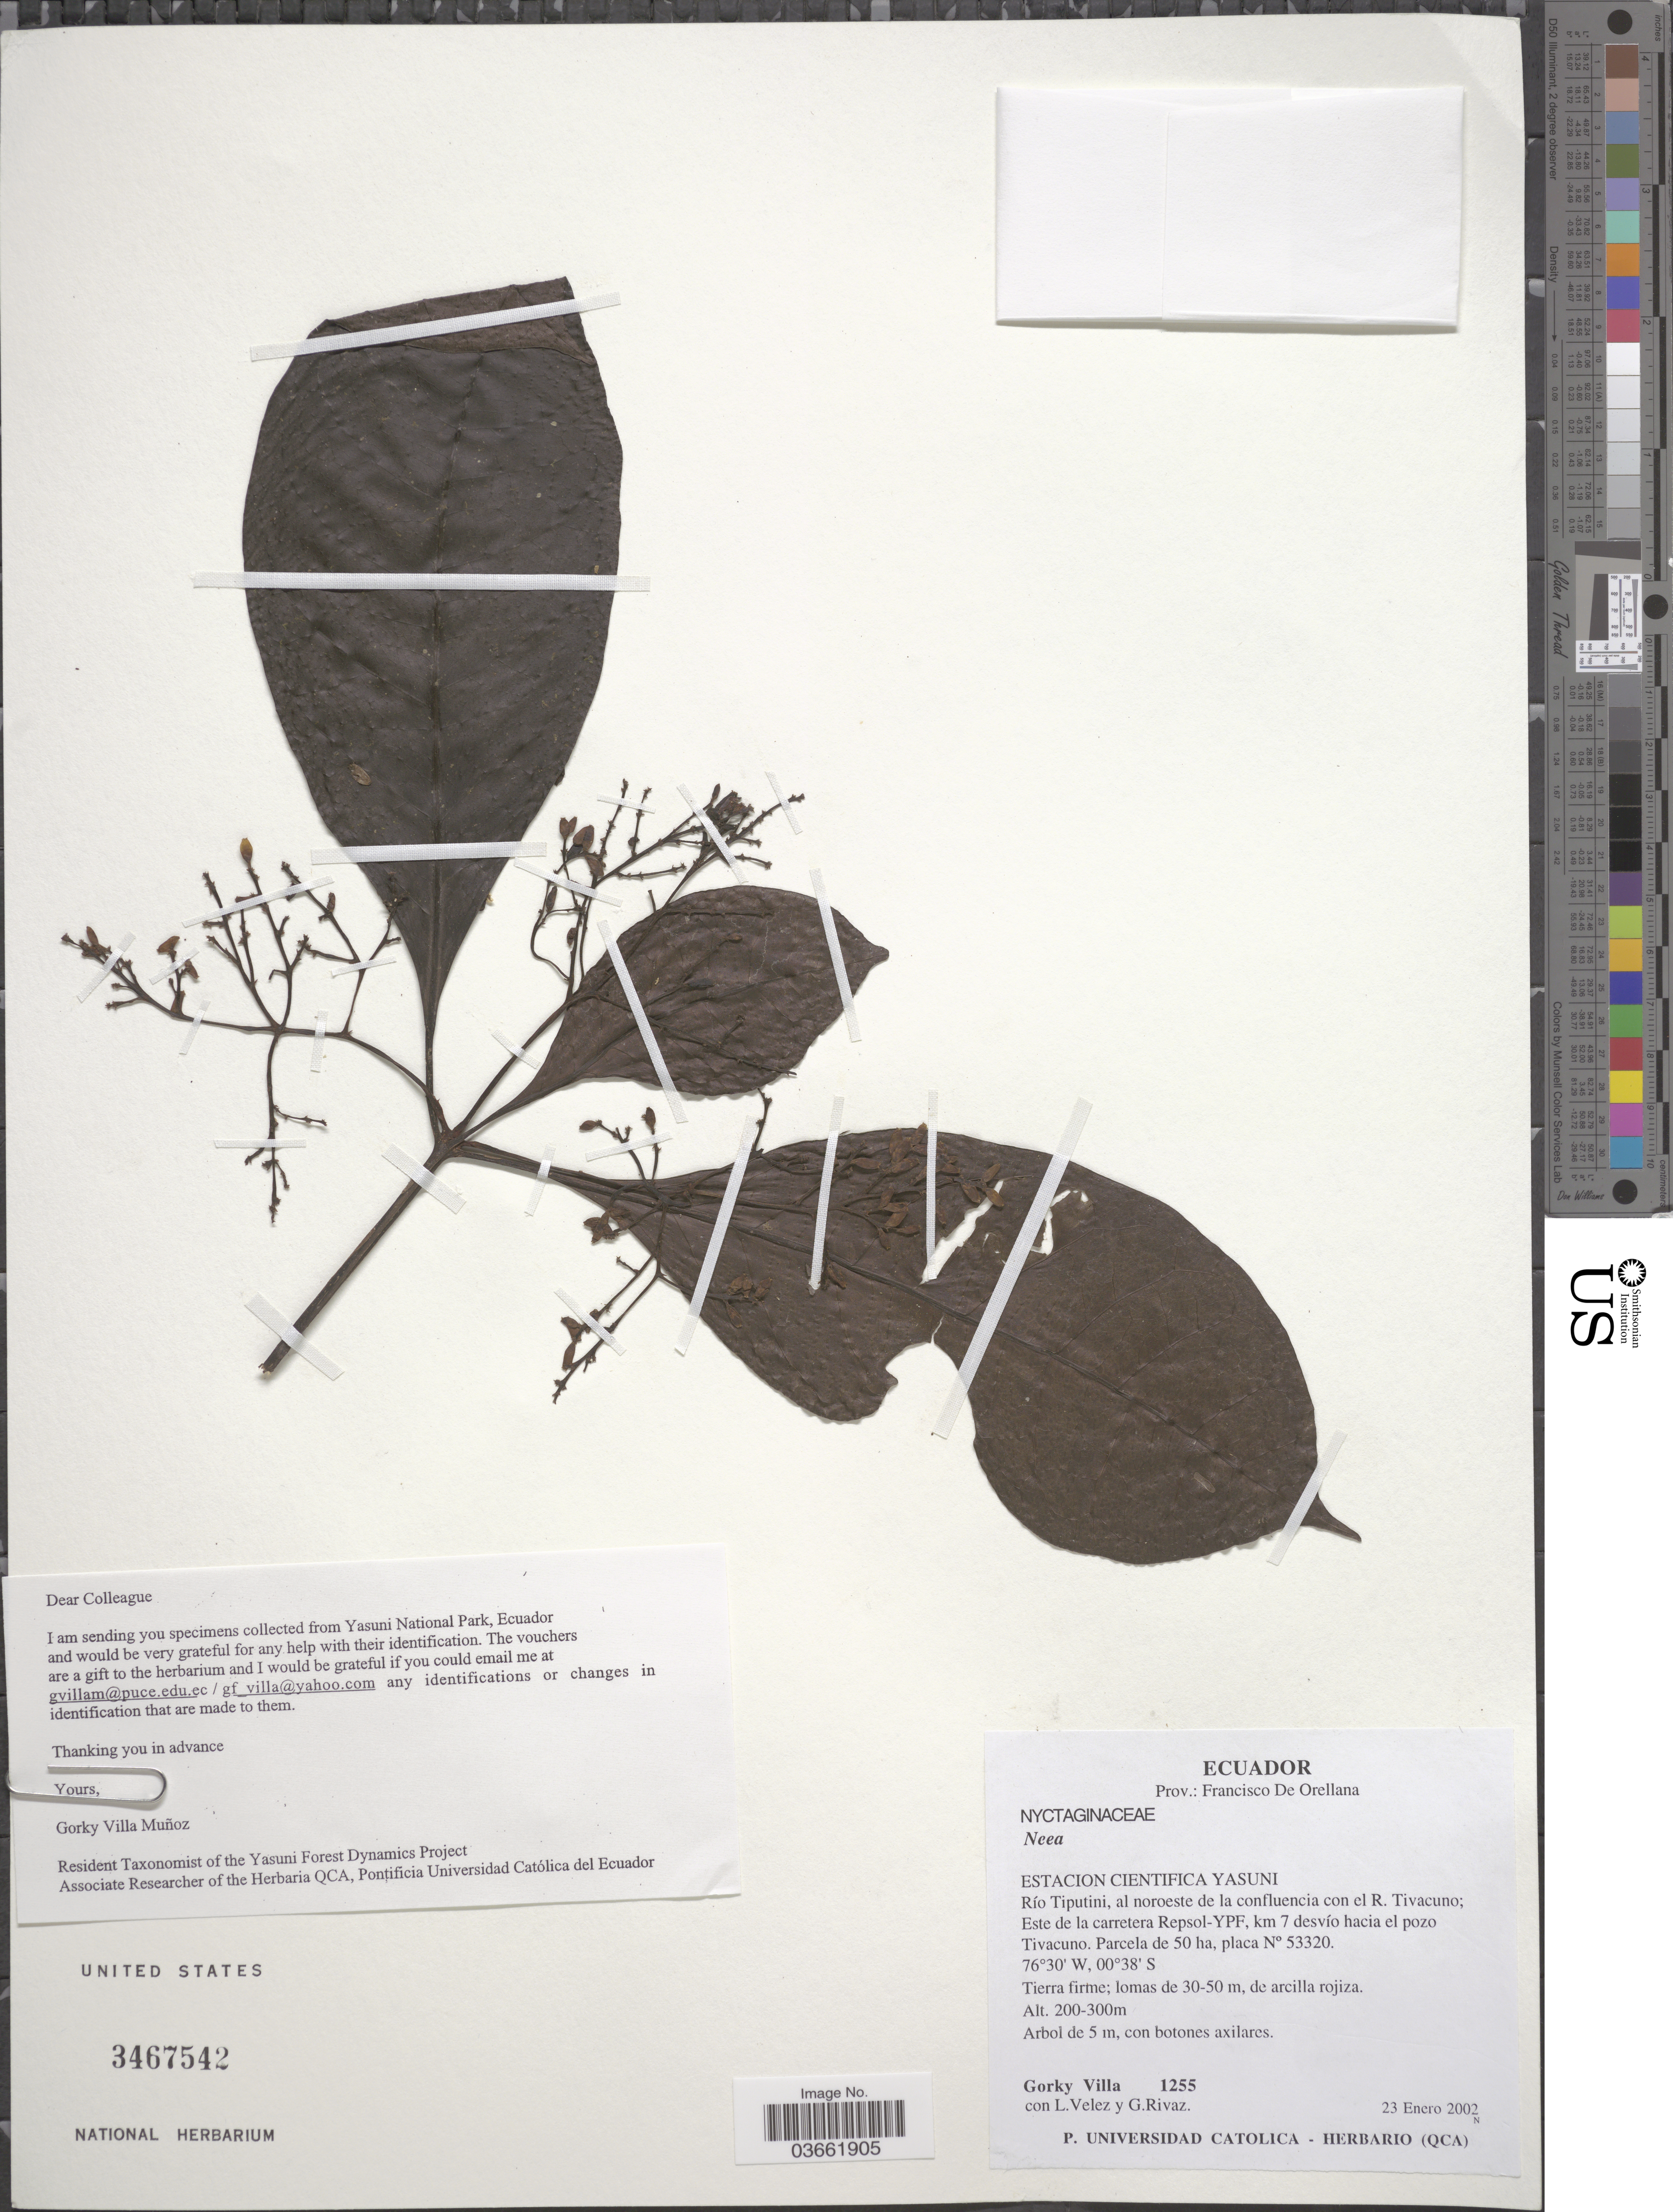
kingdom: Plantae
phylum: Tracheophyta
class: Magnoliopsida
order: Caryophyllales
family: Nyctaginaceae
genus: Neea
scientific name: Neea sp.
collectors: G. Villa, L. Velez & G. Rivaz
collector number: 1255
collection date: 2002-01-23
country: Ecuador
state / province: Orellana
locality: Prov.: Francisco De Orellana. Estacion Cientifica Yasuni. Río Tiputini, al noroeste de la confluencia con el R. Tivacuno; Este de la carretera Repsol-YPF, km 7 desvío hacia el pozo Tivacuno.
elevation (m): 200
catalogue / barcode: US 3467542